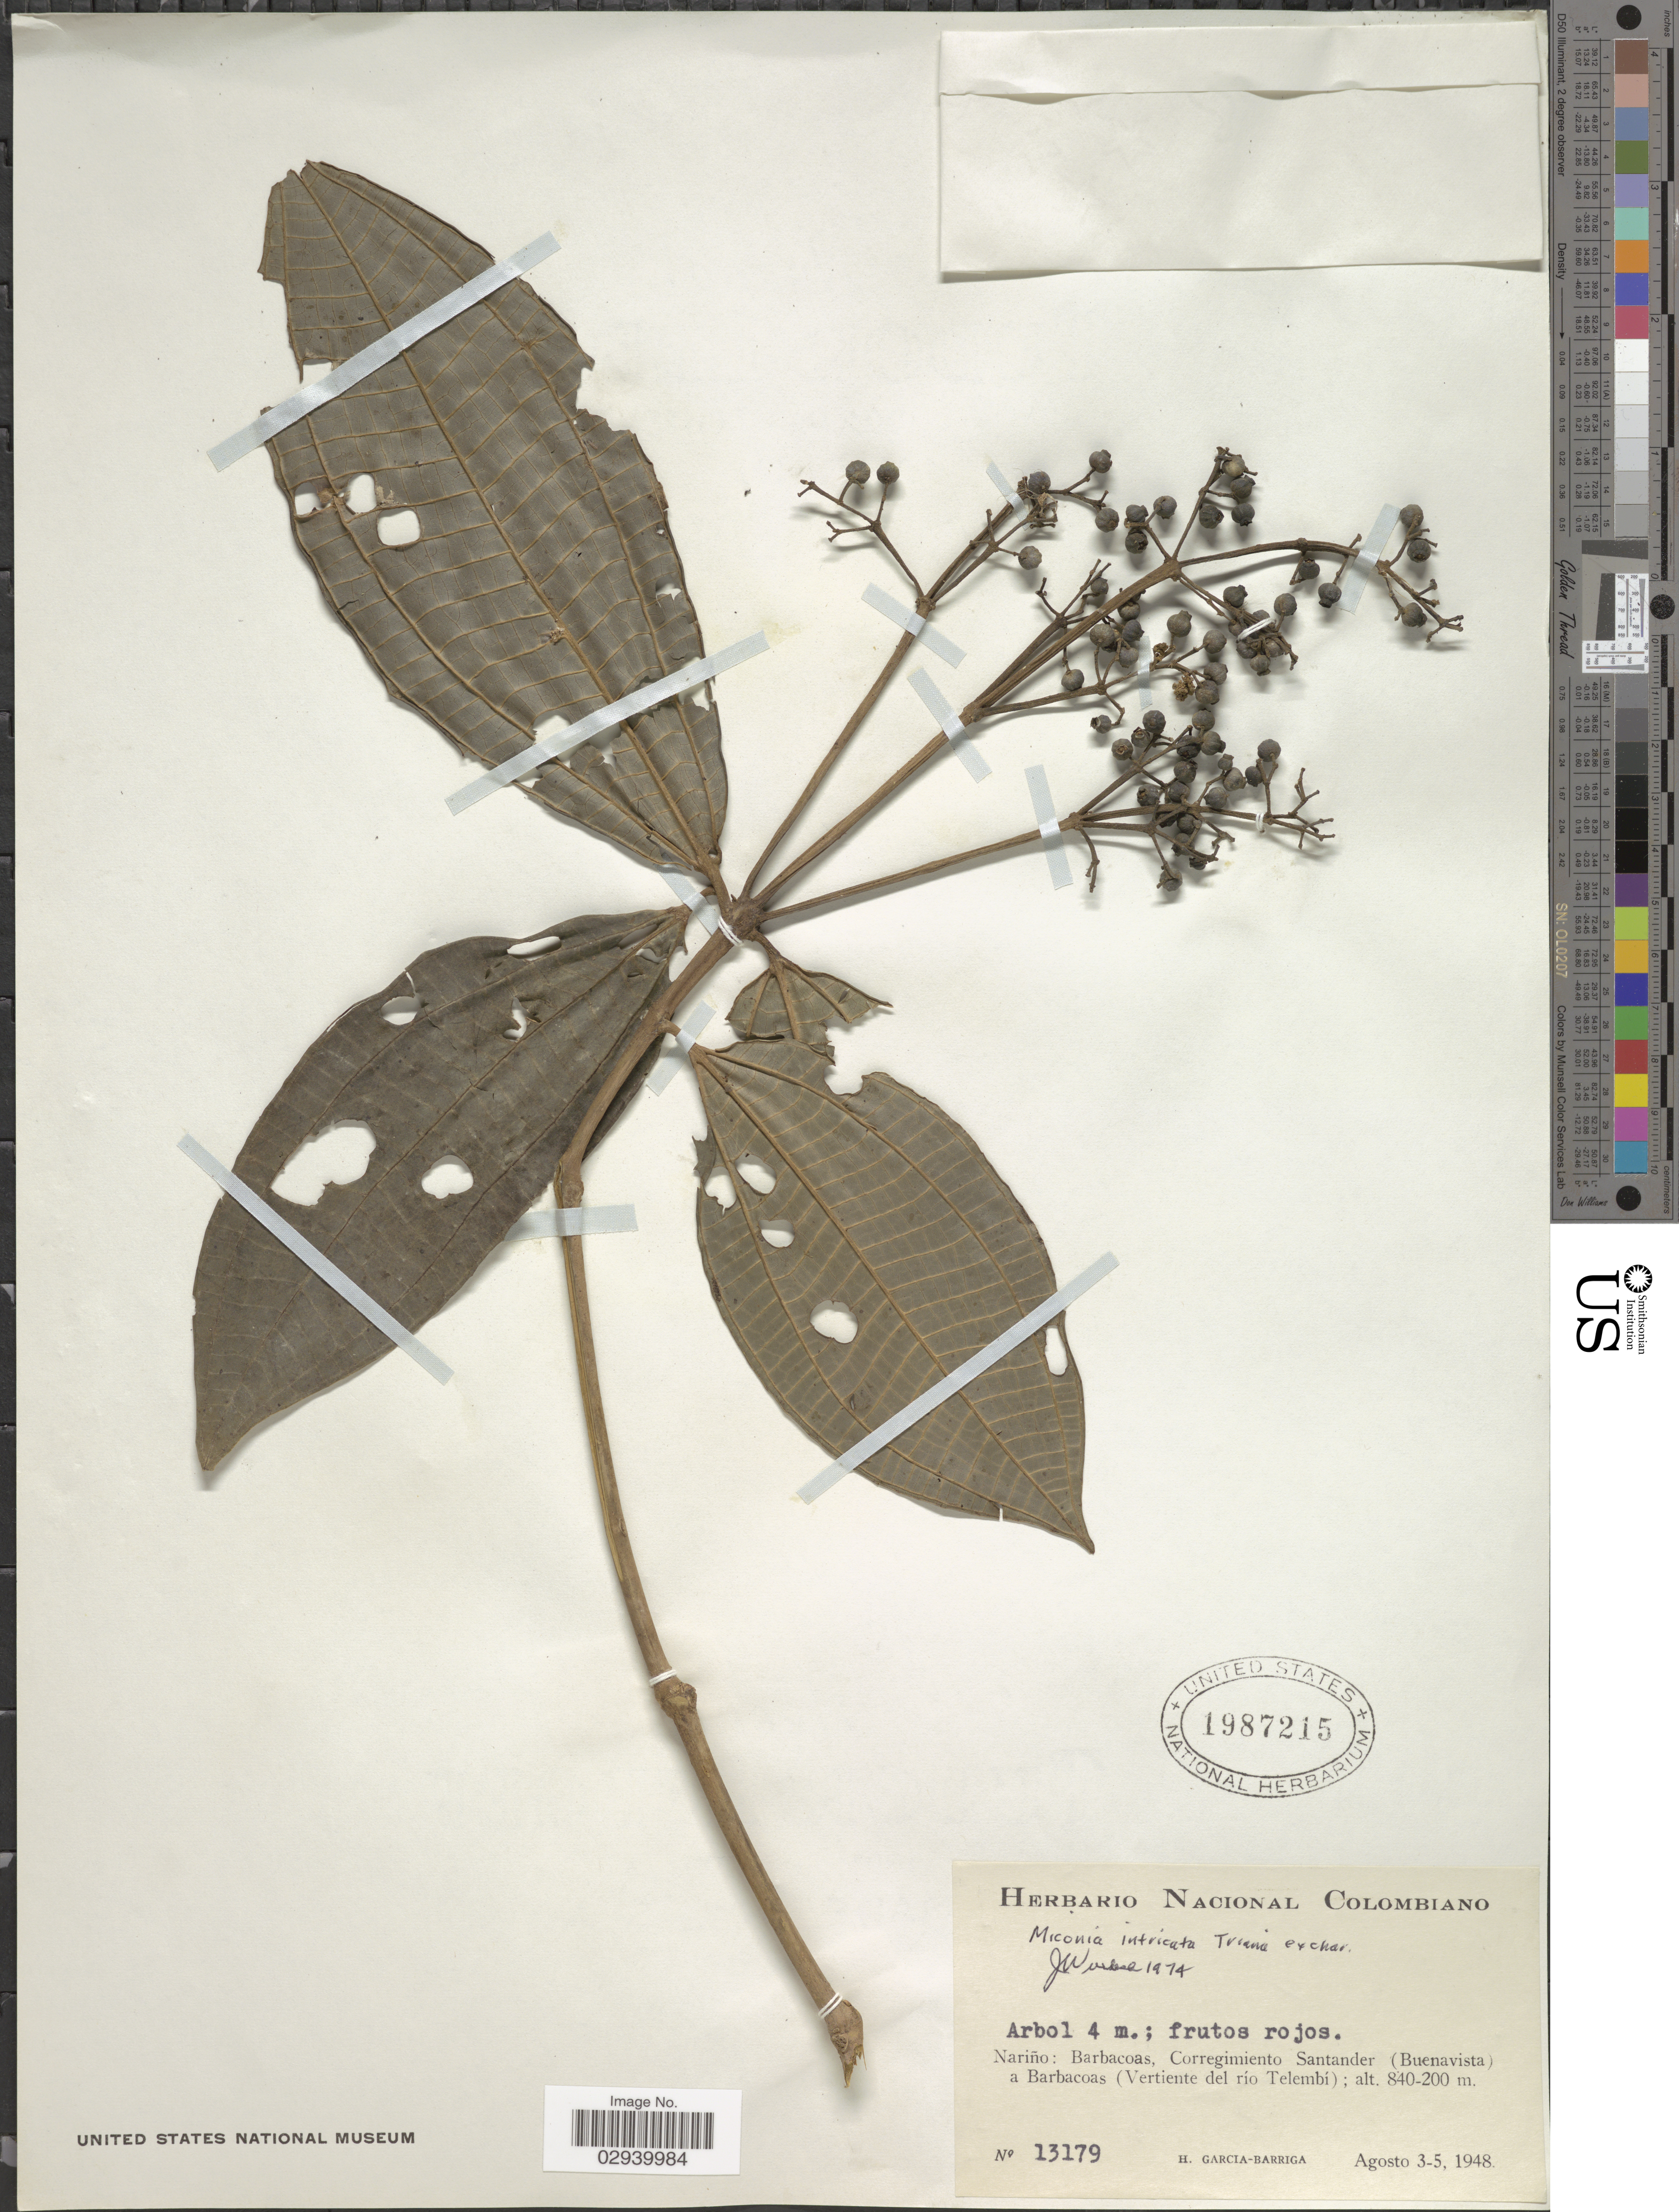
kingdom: Plantae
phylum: Tracheophyta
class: Magnoliopsida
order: Myrtales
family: Melastomataceae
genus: Miconia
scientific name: Miconia intricata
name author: Triana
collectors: H. García Barriga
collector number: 13179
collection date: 1948-08-03/1948-08-05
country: Colombia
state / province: Nariño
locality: Barbacoas, Corregimiento Santander (Buenavista) a Barbacoas (Vertiente del río Telembí).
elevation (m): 200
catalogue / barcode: US 1987215